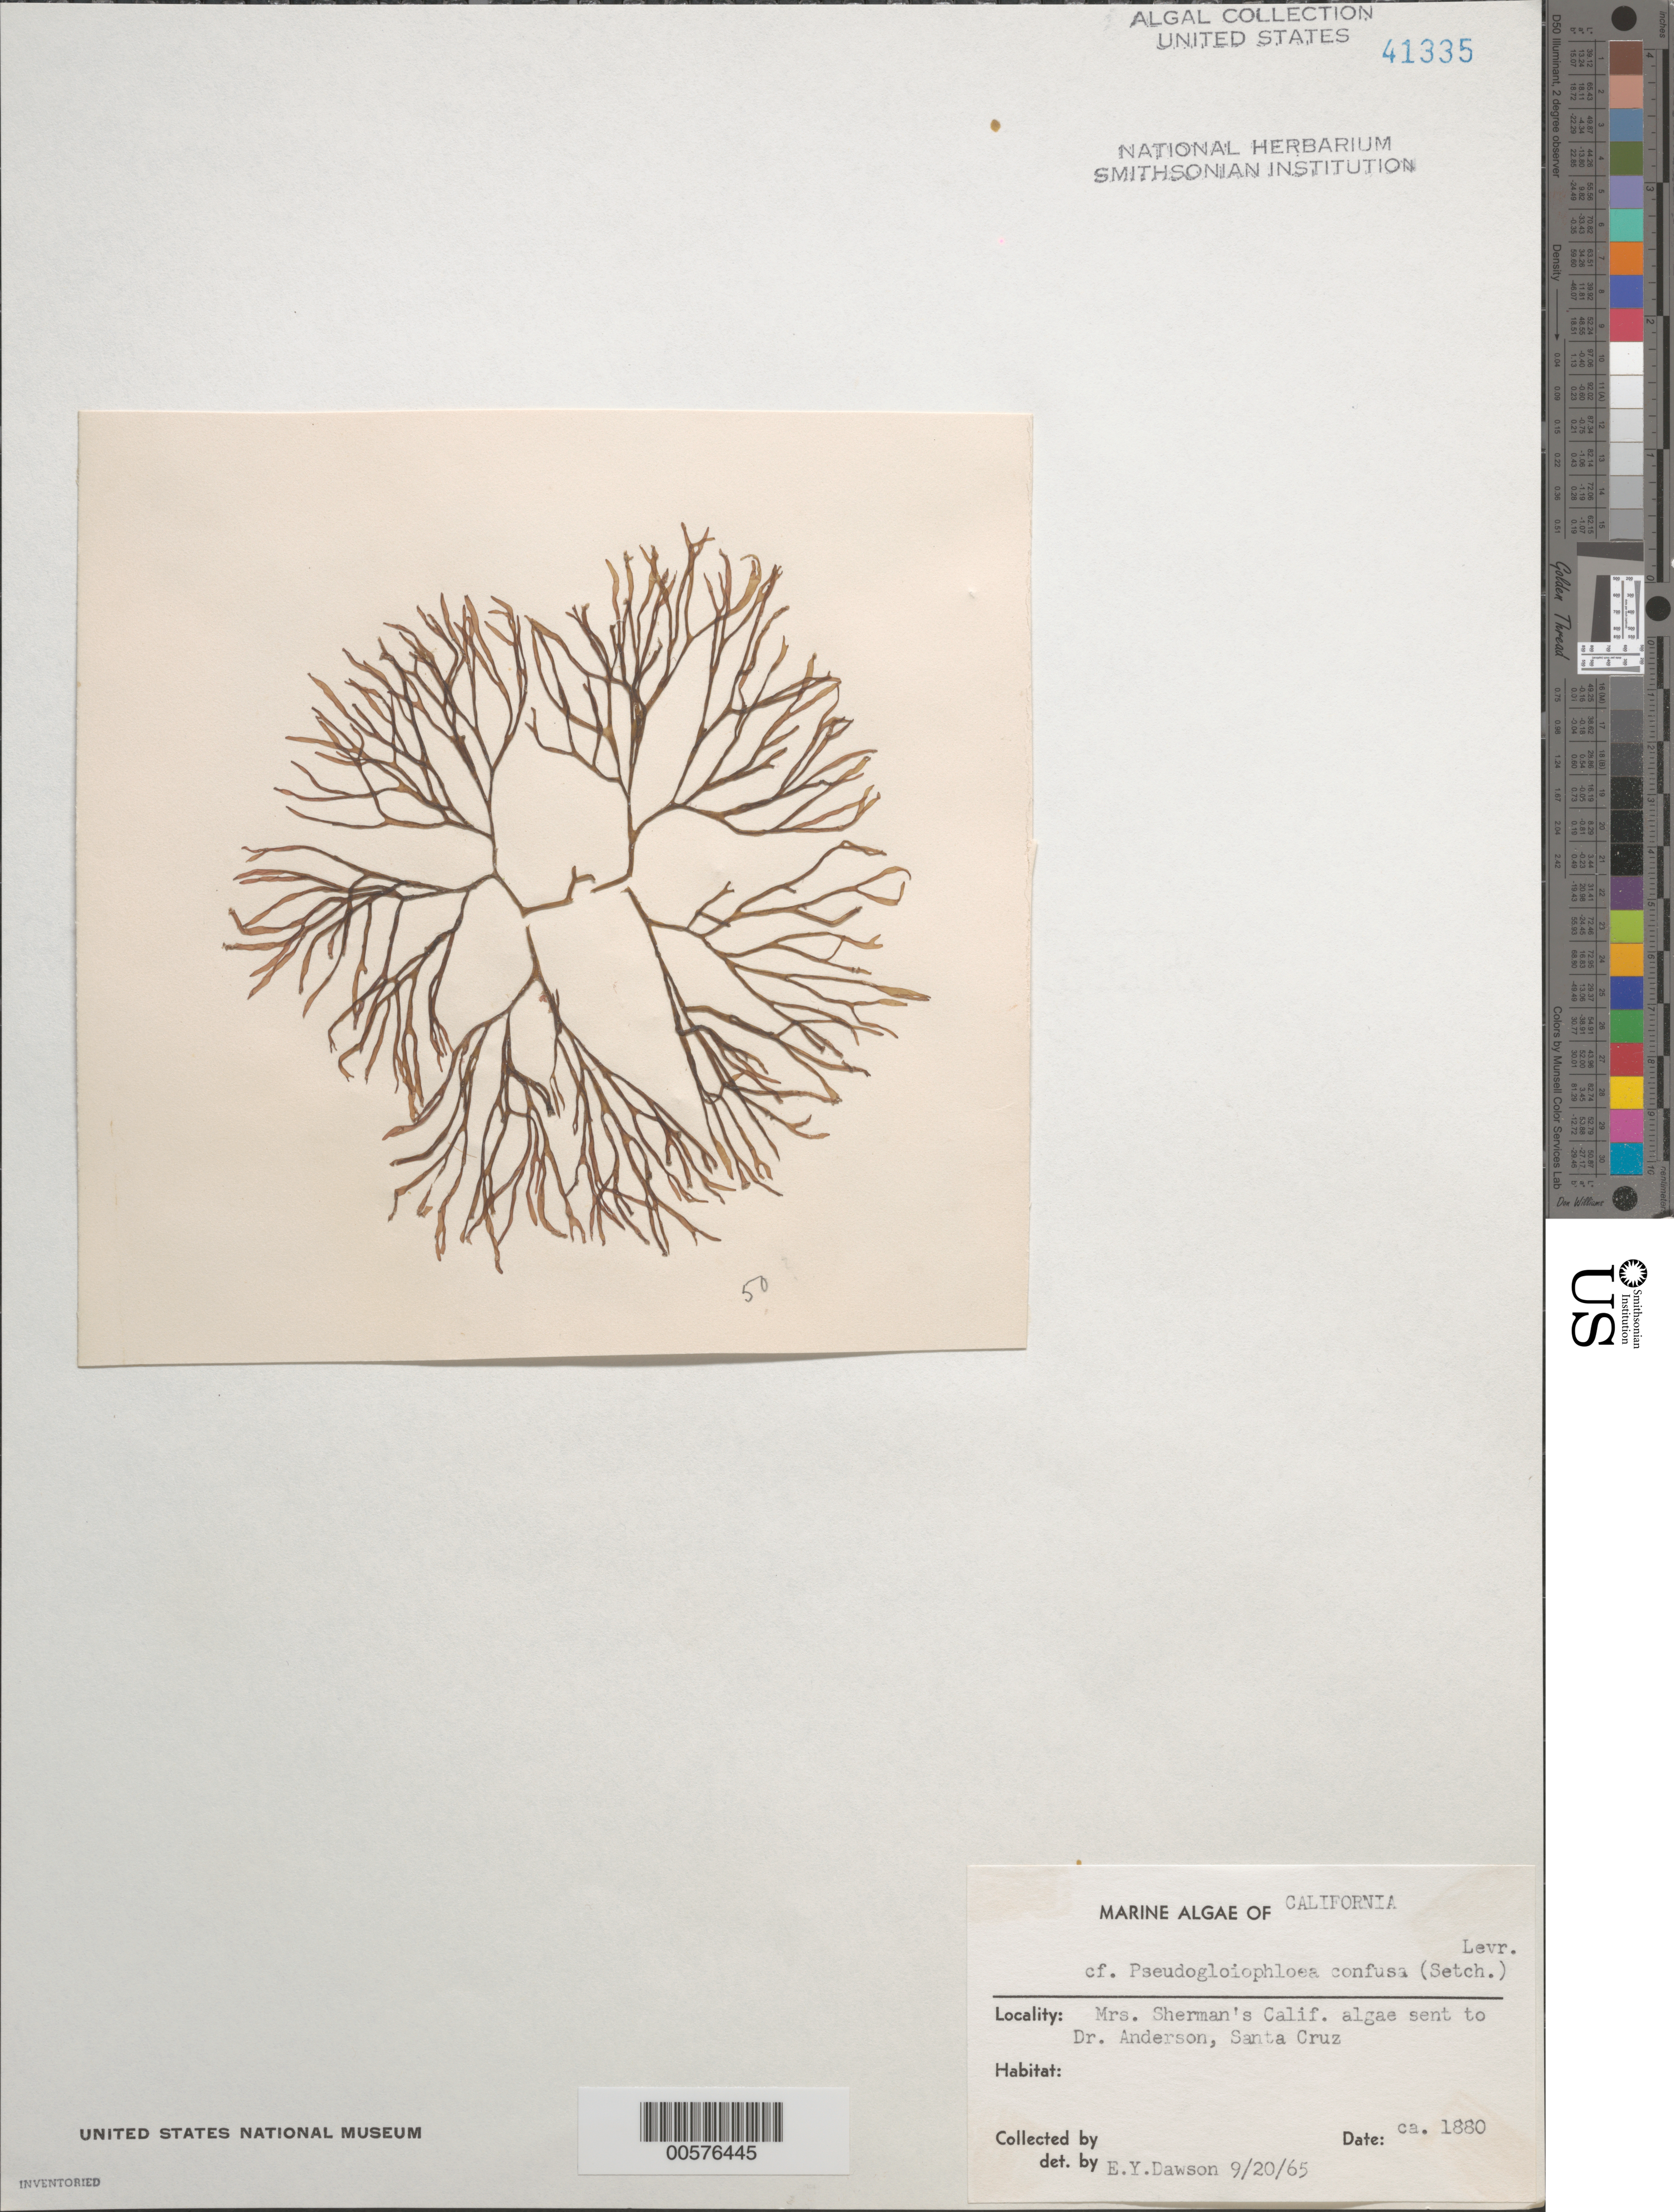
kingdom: Plantae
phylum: Rhodophyta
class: Florideophyceae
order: Nemaliales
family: Scinaiaceae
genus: Scinaia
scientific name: Scinaia confusa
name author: (Setch.) Huisman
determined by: Algae name updating Project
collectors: M. Sherman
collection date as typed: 1880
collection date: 1880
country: United States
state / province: California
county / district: San Diego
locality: False Bay, San Diego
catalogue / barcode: US 41335